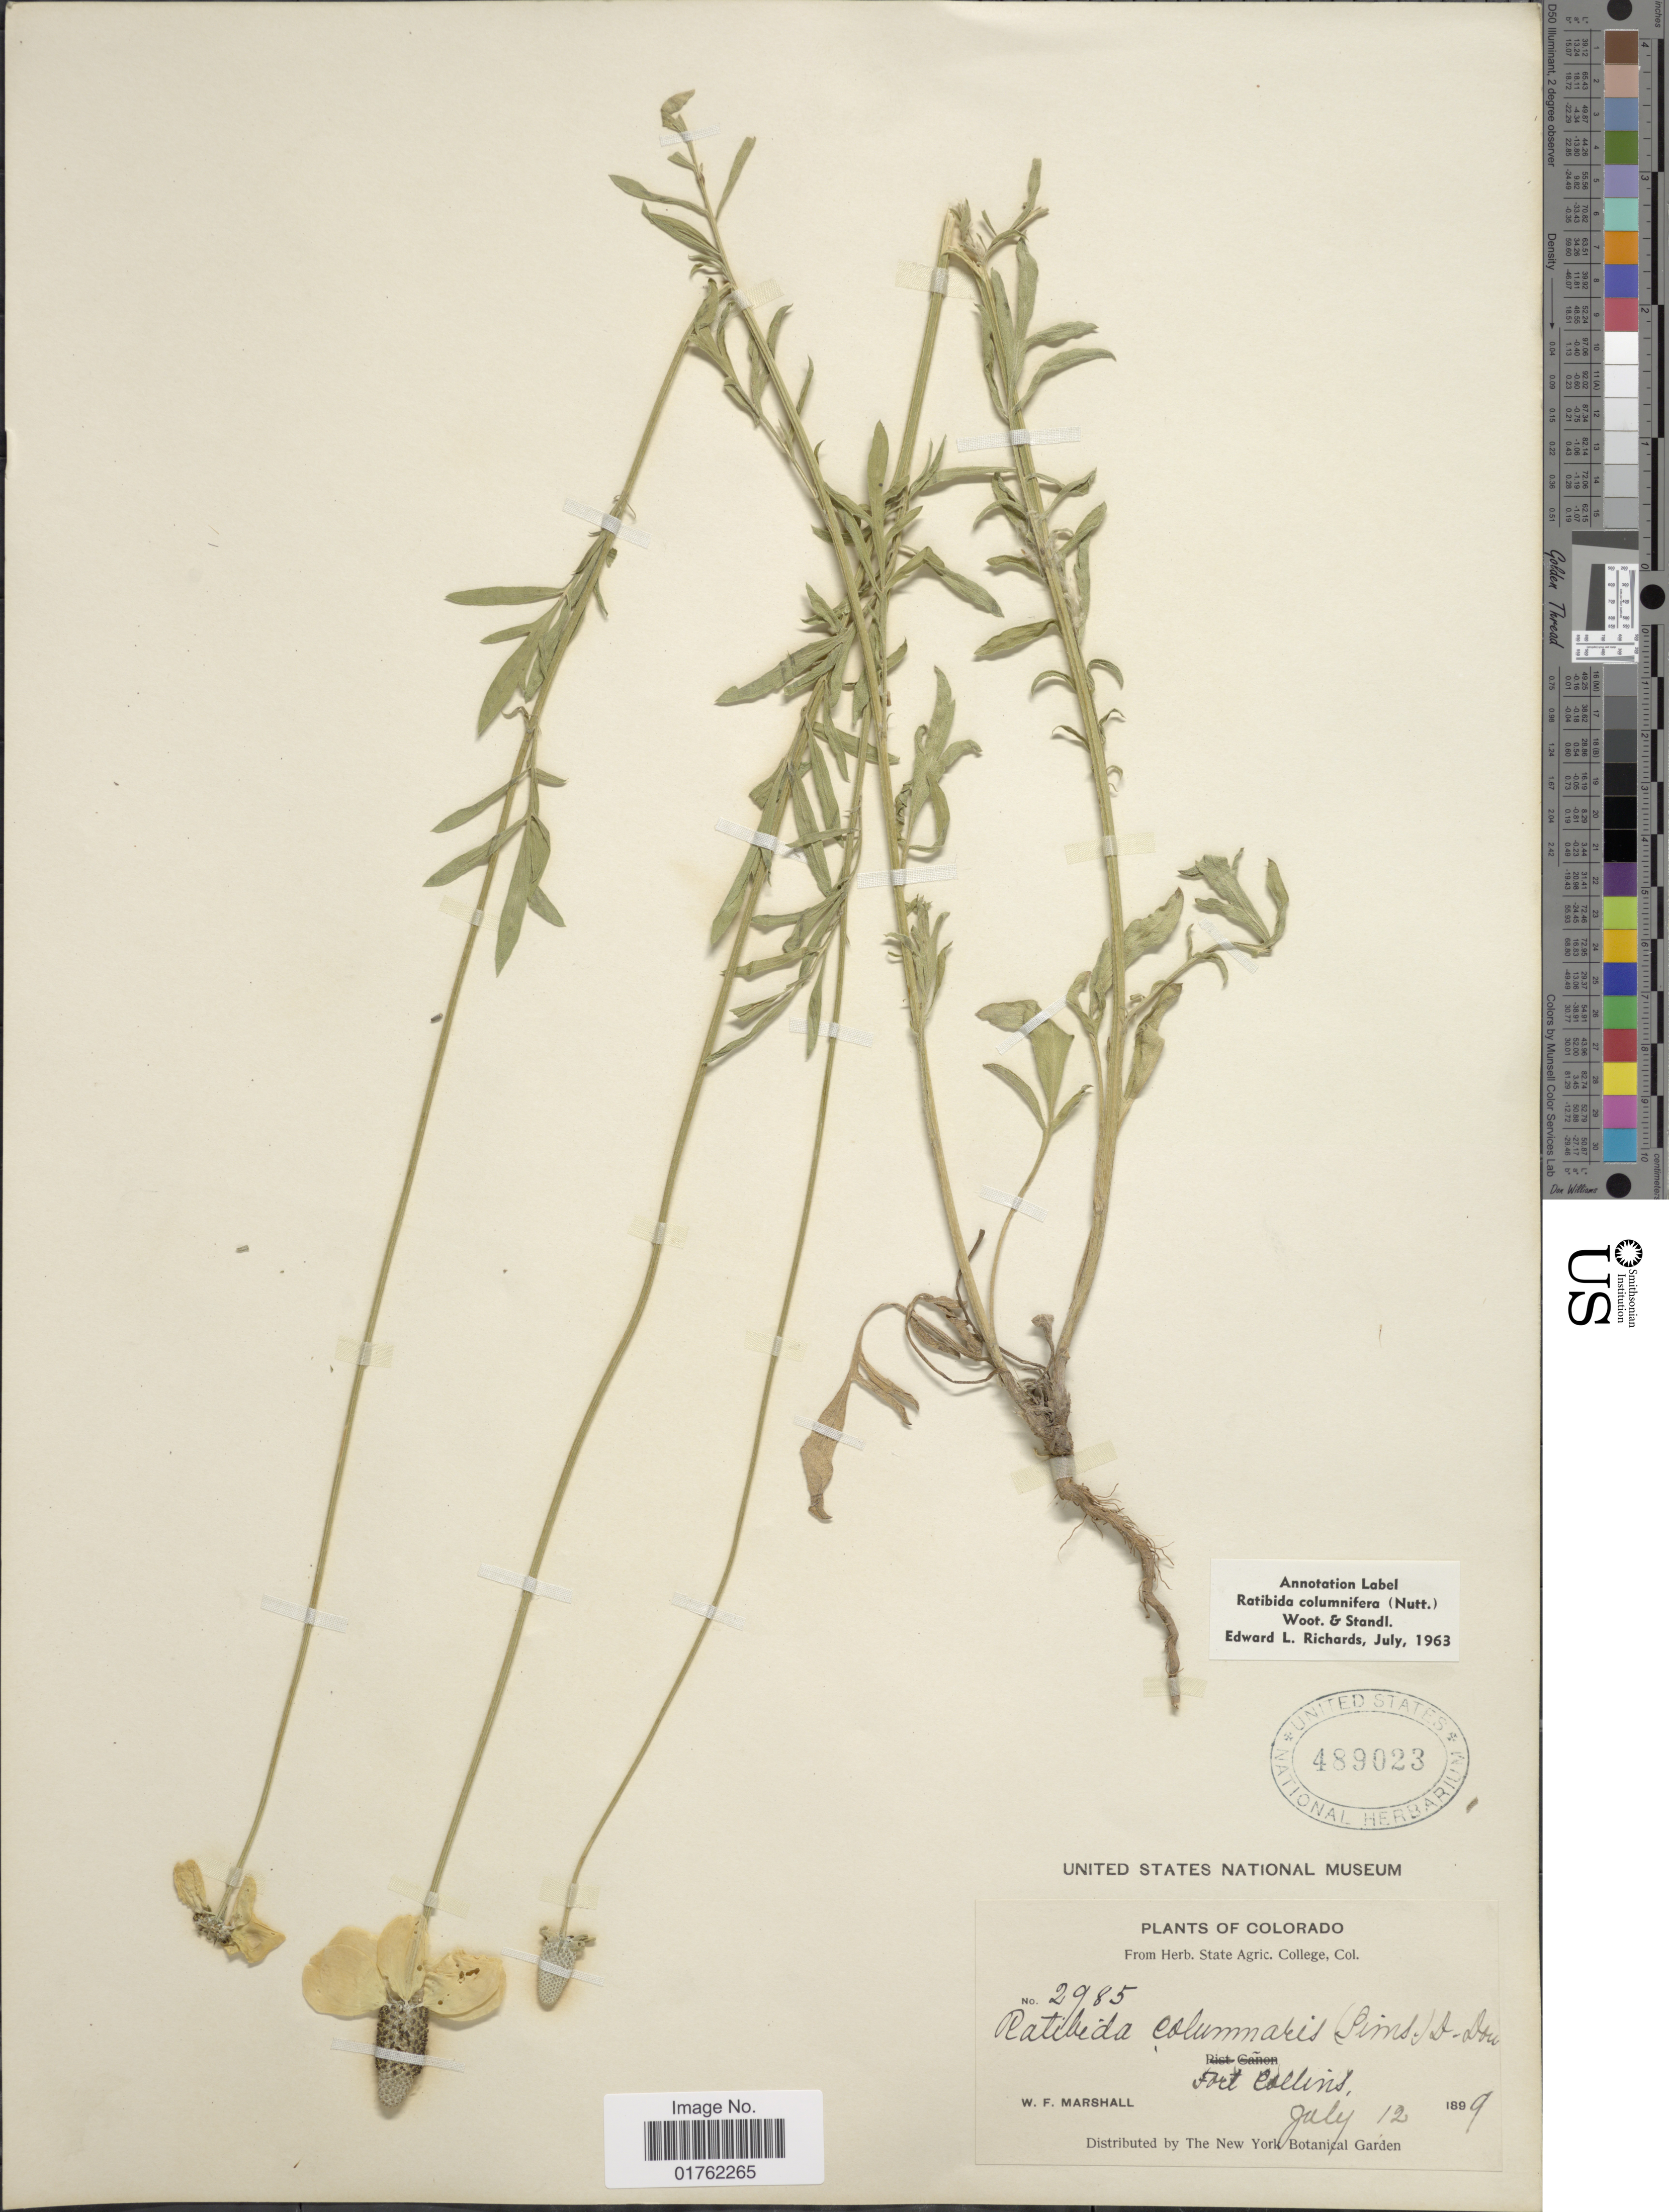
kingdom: Plantae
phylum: Tracheophyta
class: Magnoliopsida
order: Asterales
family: Asteraceae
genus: Ratibida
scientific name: Ratibida columnaris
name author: (Pursh) D. Don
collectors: W. F. Marshall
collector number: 2985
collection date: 1899-07-12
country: United States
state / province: Colorado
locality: Fort Collins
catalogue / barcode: US 489023